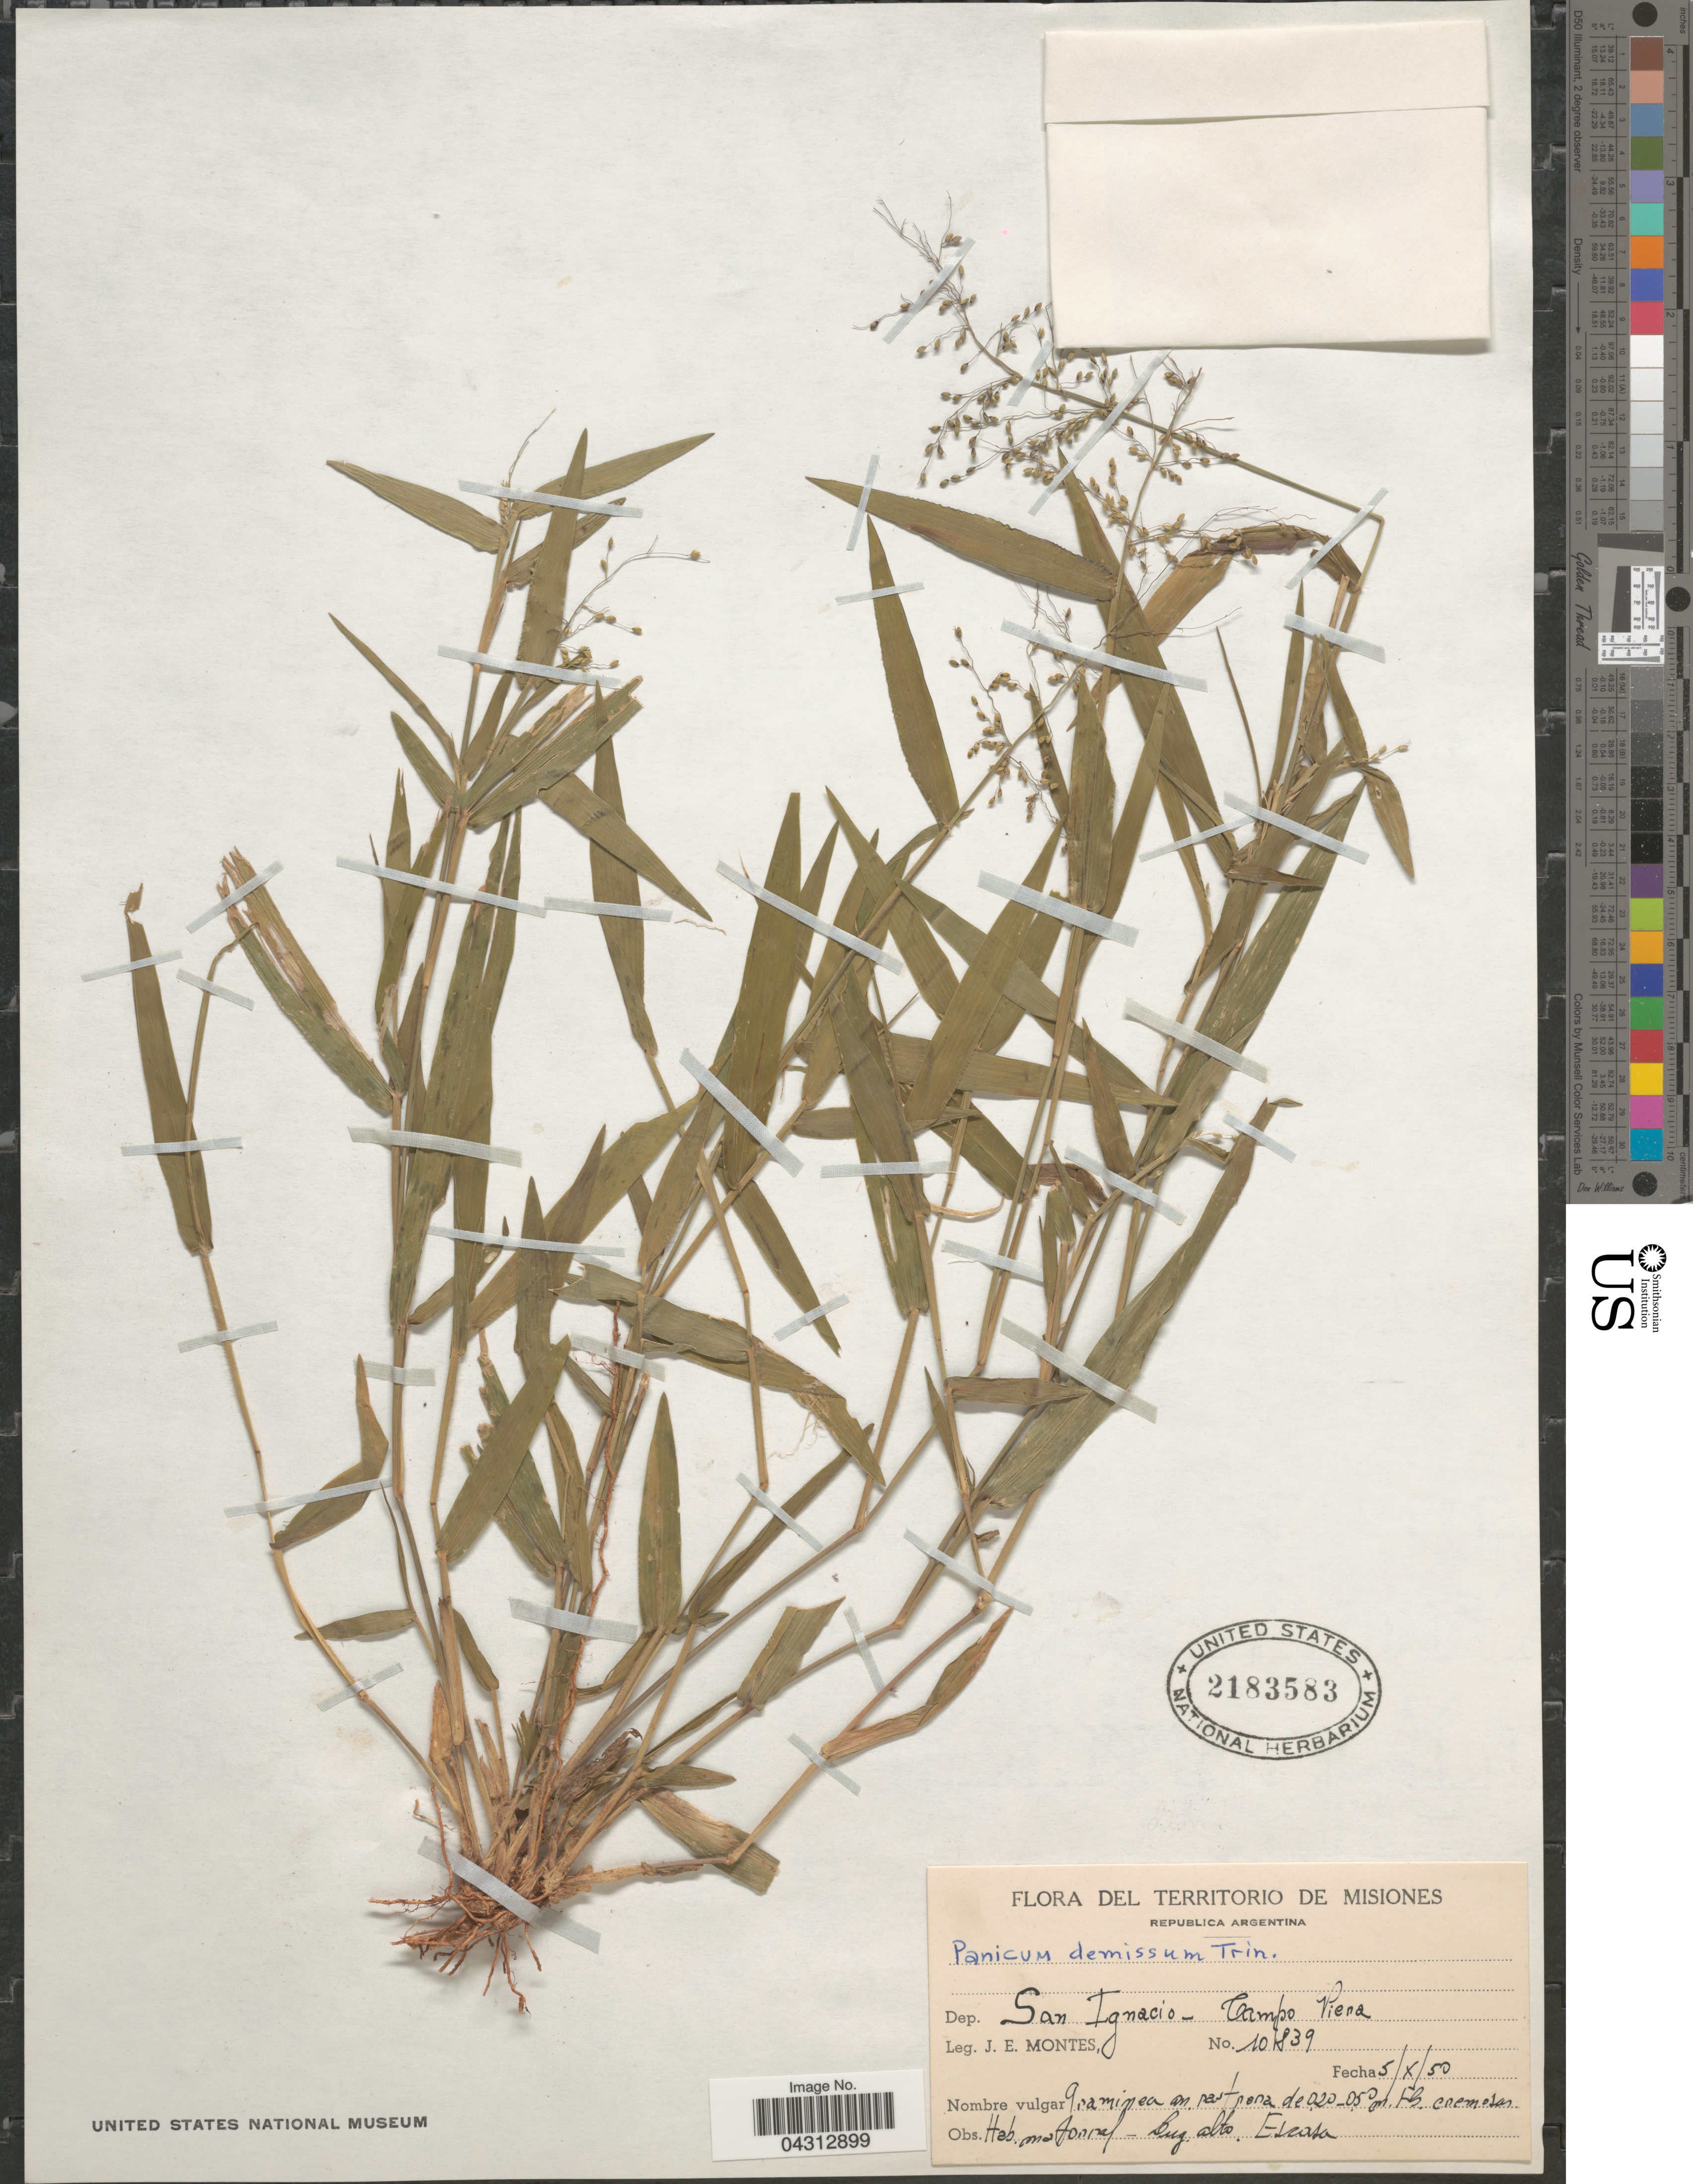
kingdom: Plantae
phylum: Tracheophyta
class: Liliopsida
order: Poales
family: Poaceae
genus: Dichanthelium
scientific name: Dichanthelium sabulorum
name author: (Lam.) Gould & C.A. Clark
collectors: J. E. Montes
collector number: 10839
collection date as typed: Transcribed d/m/y: 5/10/50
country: Argentina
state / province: Misiones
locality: Dep. San Ignacio- Tampo Viera.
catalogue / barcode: US 2183583